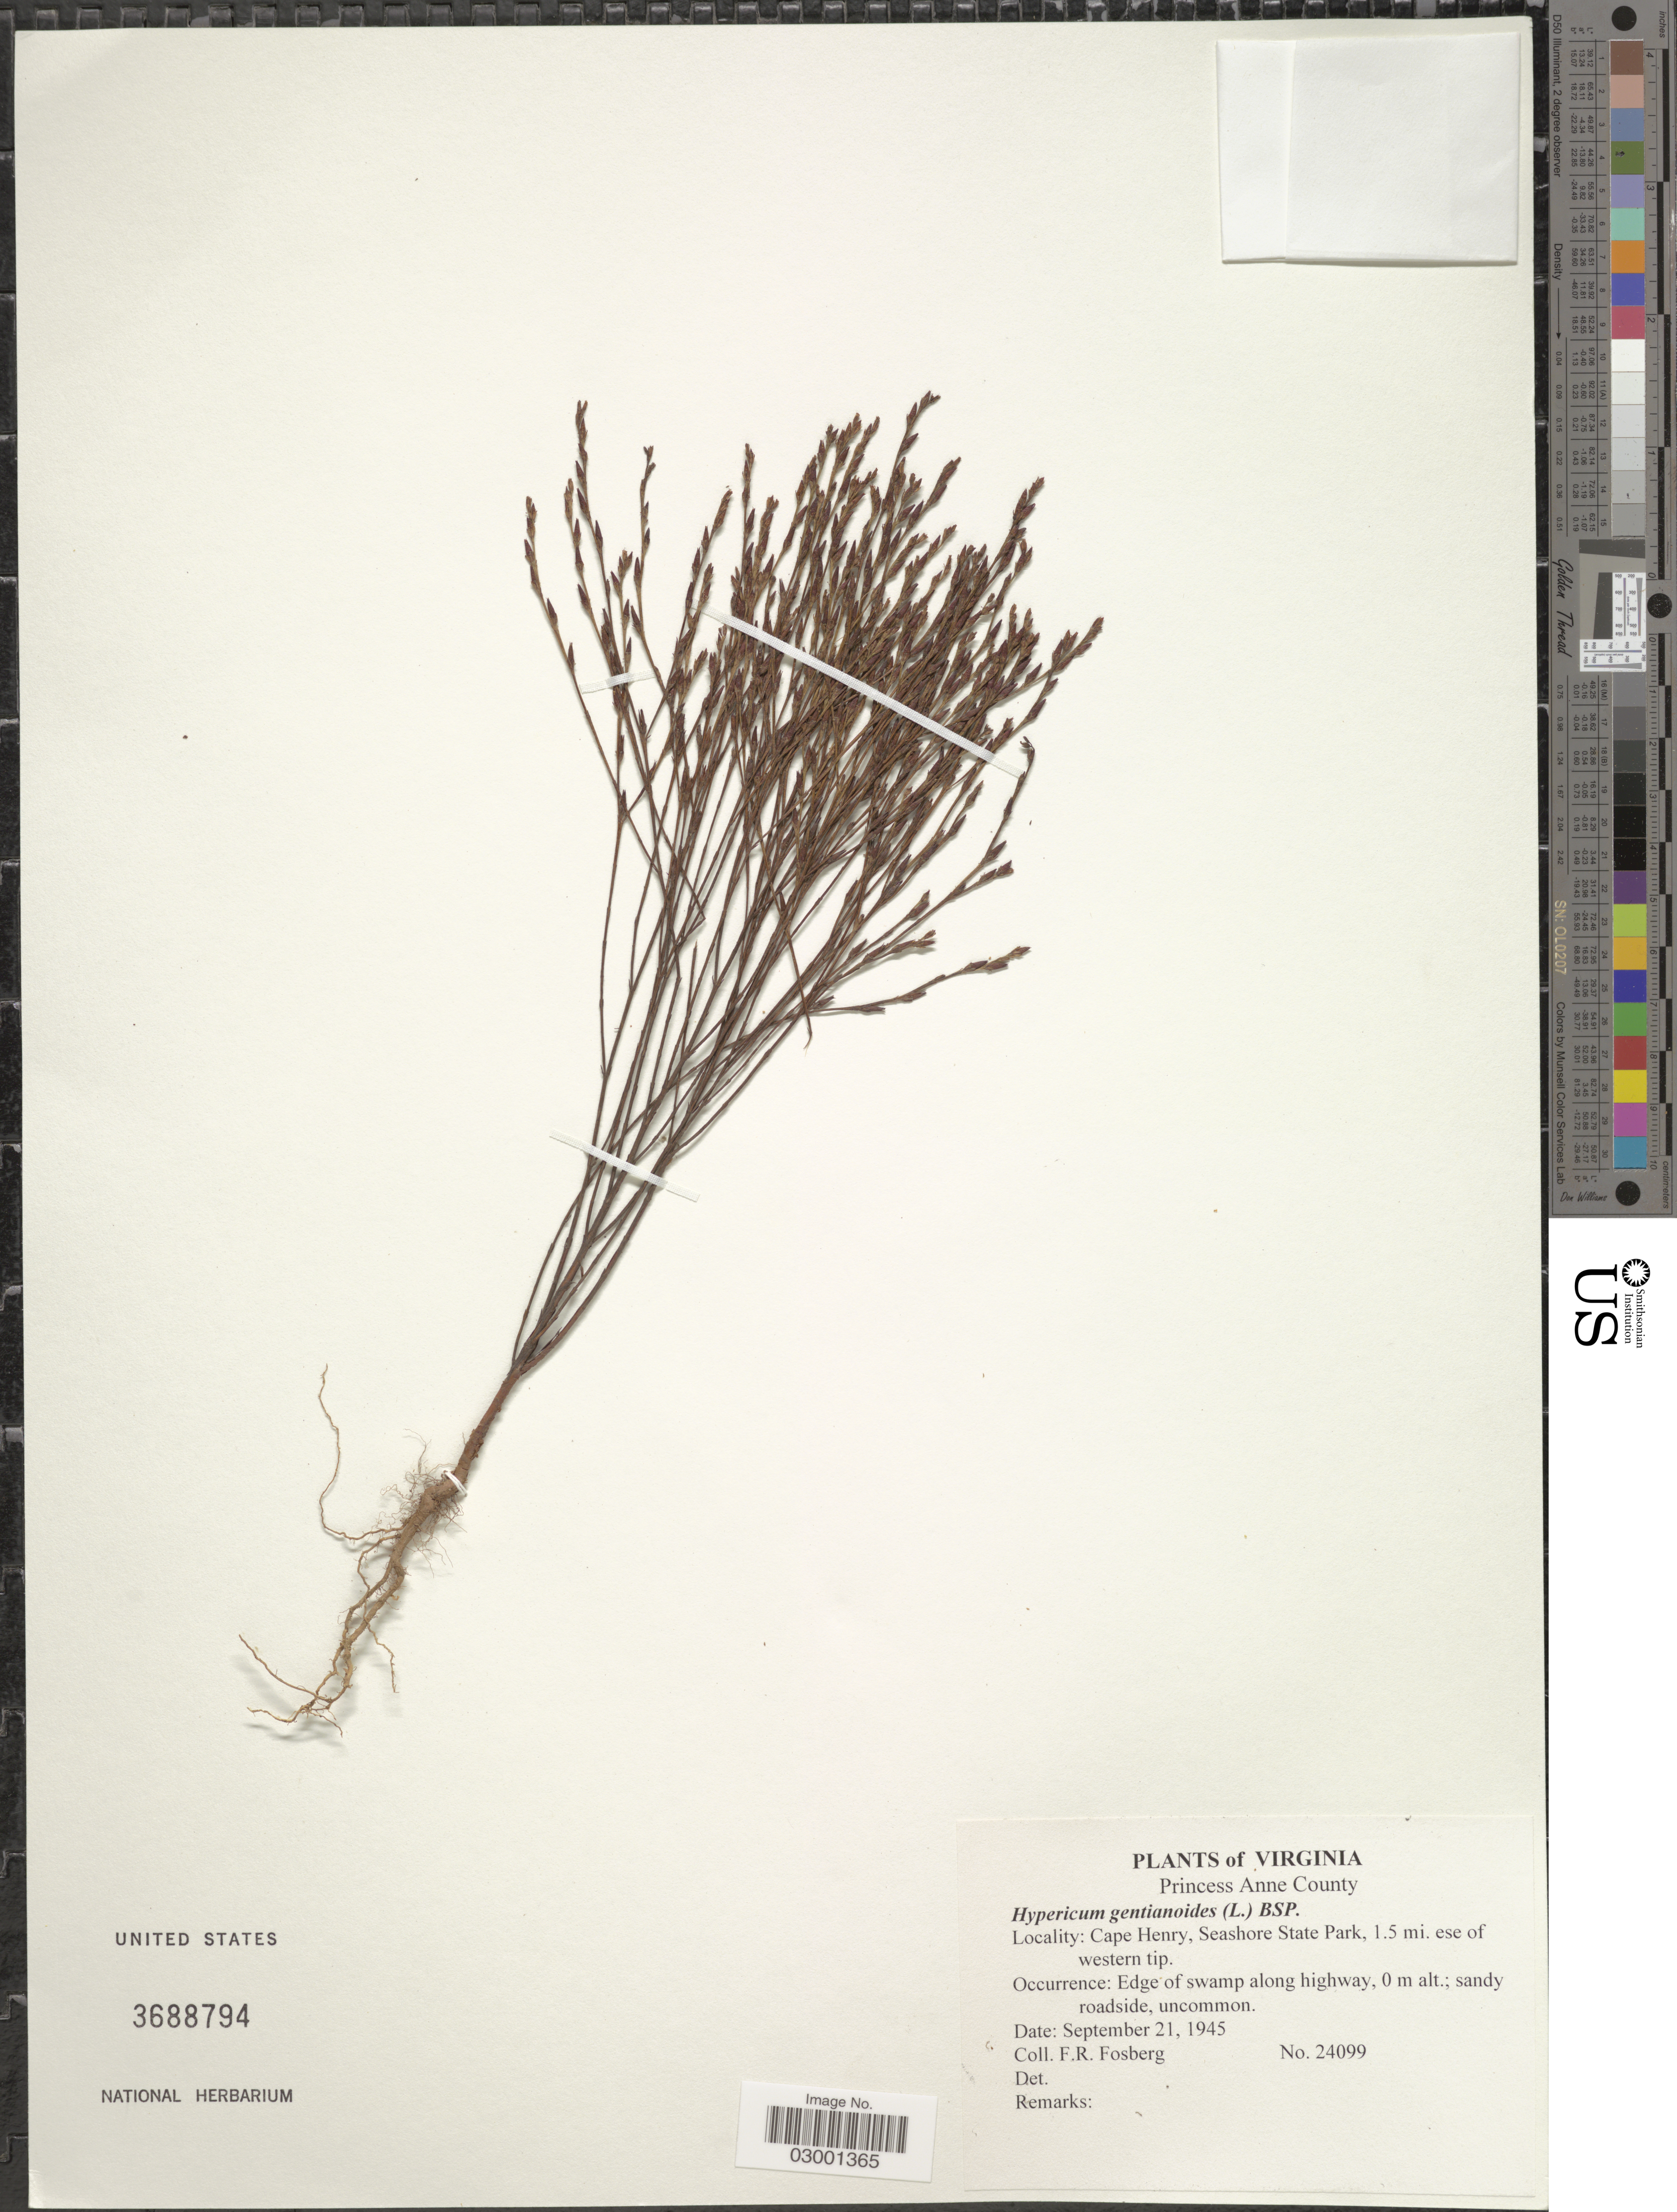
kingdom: Plantae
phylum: Tracheophyta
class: Magnoliopsida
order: Malpighiales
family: Hypericaceae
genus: Hypericum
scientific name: Hypericum gentianoides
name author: (L.) Britton, Stearns & Poggenb.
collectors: F. R. Fosberg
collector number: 24099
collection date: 1945-09-21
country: United States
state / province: Virginia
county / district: City of Virginia Beach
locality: Princess Anne (=historic county name)County. Cape Henry, Seashore State Park, 1.5 mi. ese of western tip. Edge of swamp along highway.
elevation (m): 0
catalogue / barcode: US 3688794